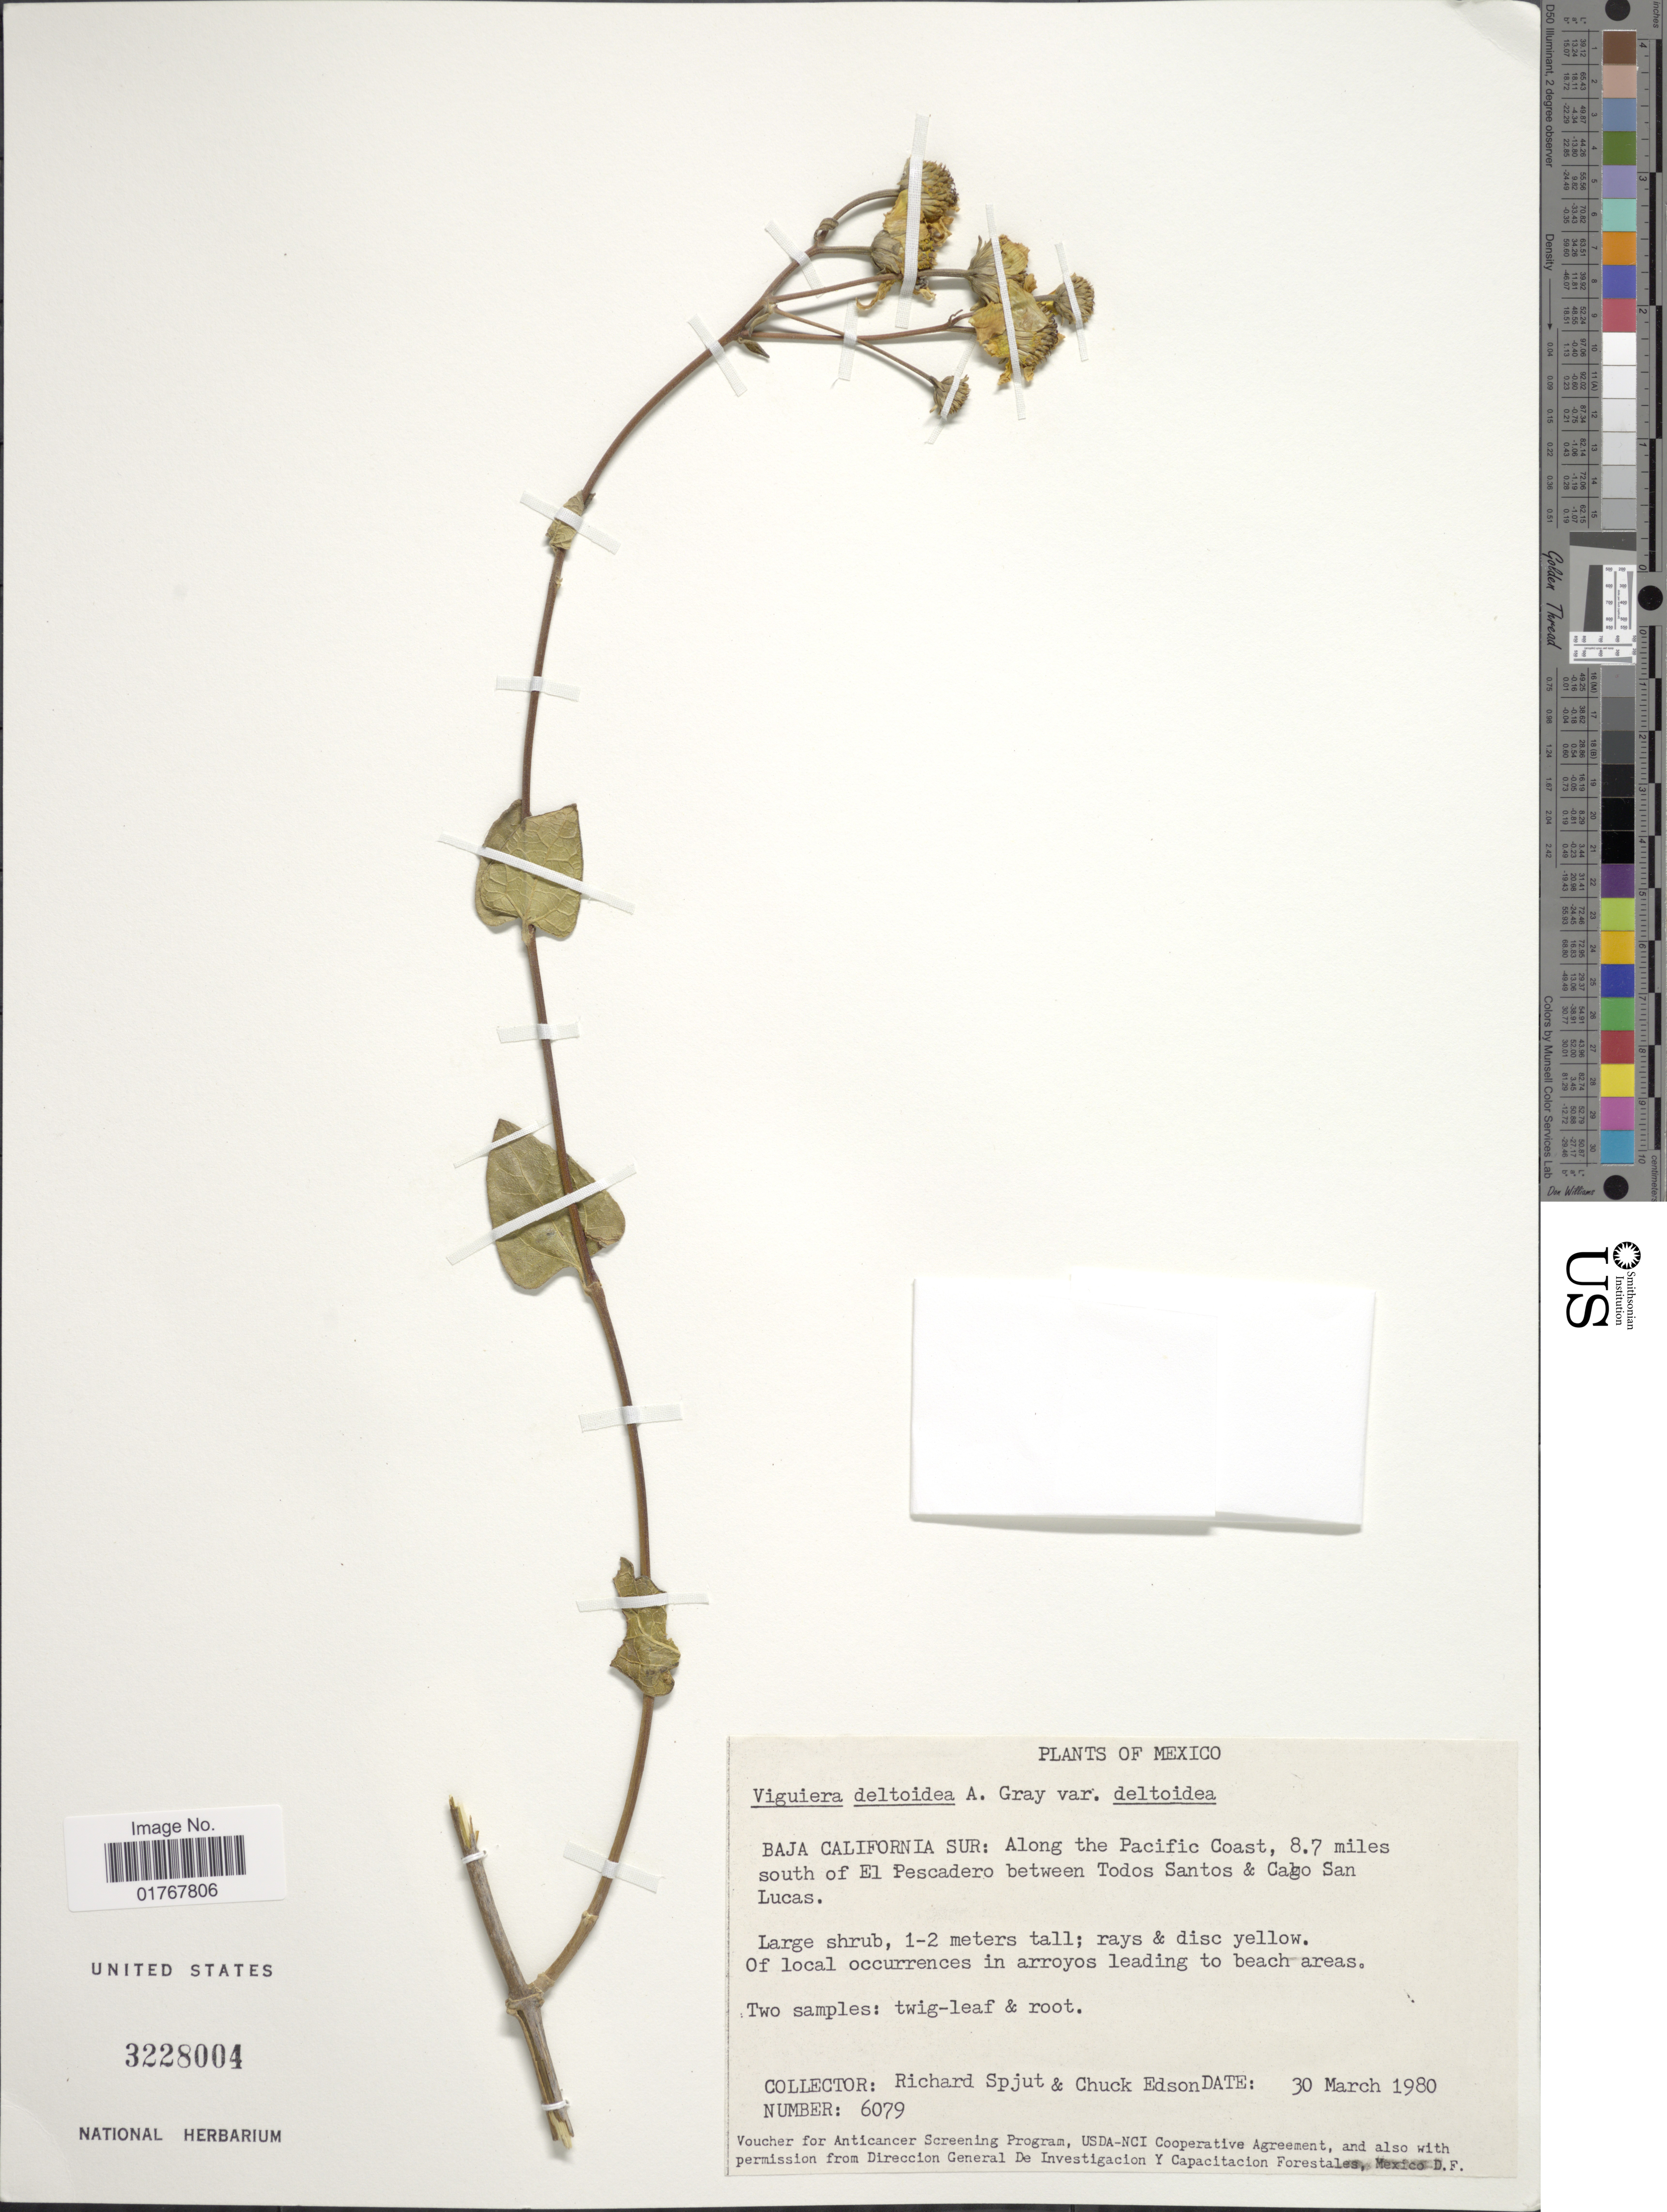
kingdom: Plantae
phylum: Tracheophyta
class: Magnoliopsida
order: Asterales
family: Asteraceae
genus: Viguiera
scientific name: Viguiera deltoidea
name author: A. Gray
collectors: R. Spjut & C. Edson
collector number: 6079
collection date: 1980-03-30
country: Mexico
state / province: Baja California Sur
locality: Along the Pacific Coast, 8.7 miles south of El Pescadero between Todos Santos & Cago San Lucas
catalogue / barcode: US 3228004